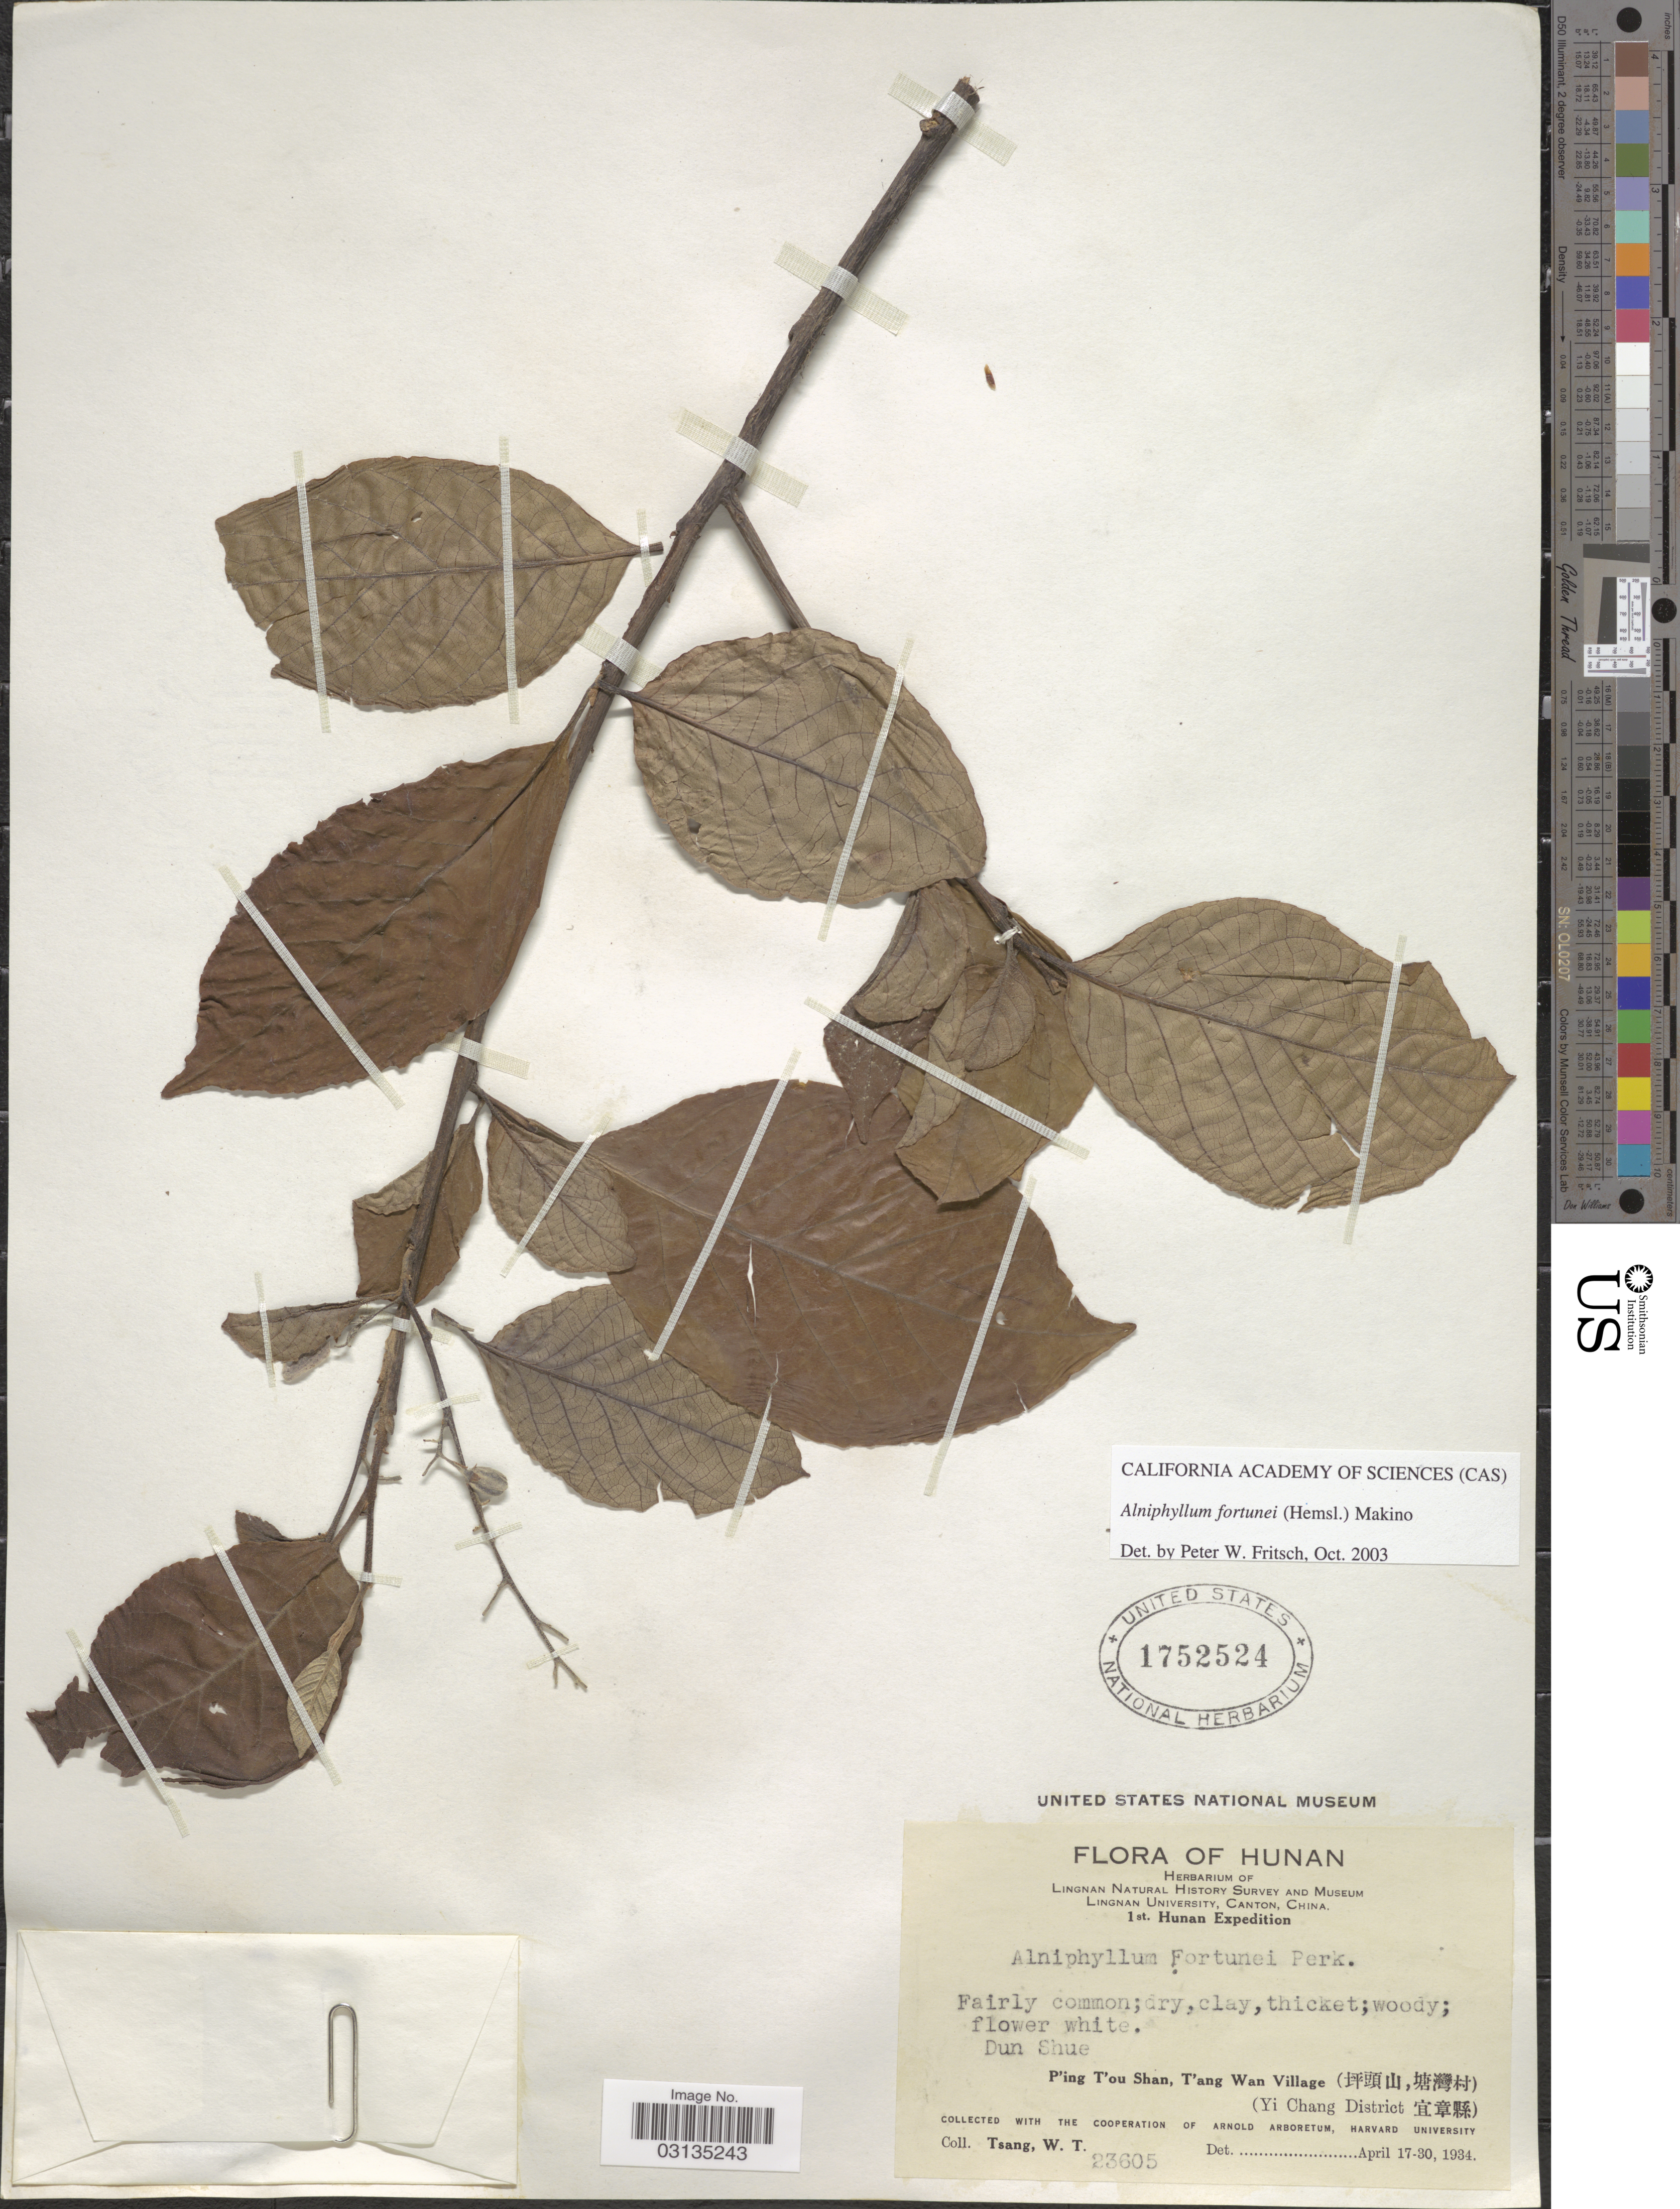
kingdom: Plantae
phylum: Tracheophyta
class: Magnoliopsida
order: Ericales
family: Styracaceae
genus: Alniphyllum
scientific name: Alniphyllum fortunei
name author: (Hemsl.) Makino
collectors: W. T. Tsang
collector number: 23605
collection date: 1934-04-17/1934-04-30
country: China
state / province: Hunan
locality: Dun Shue, P'ing T'ou Shan, T'ag Wan Village (Yi Chang District).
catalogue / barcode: US 1752524